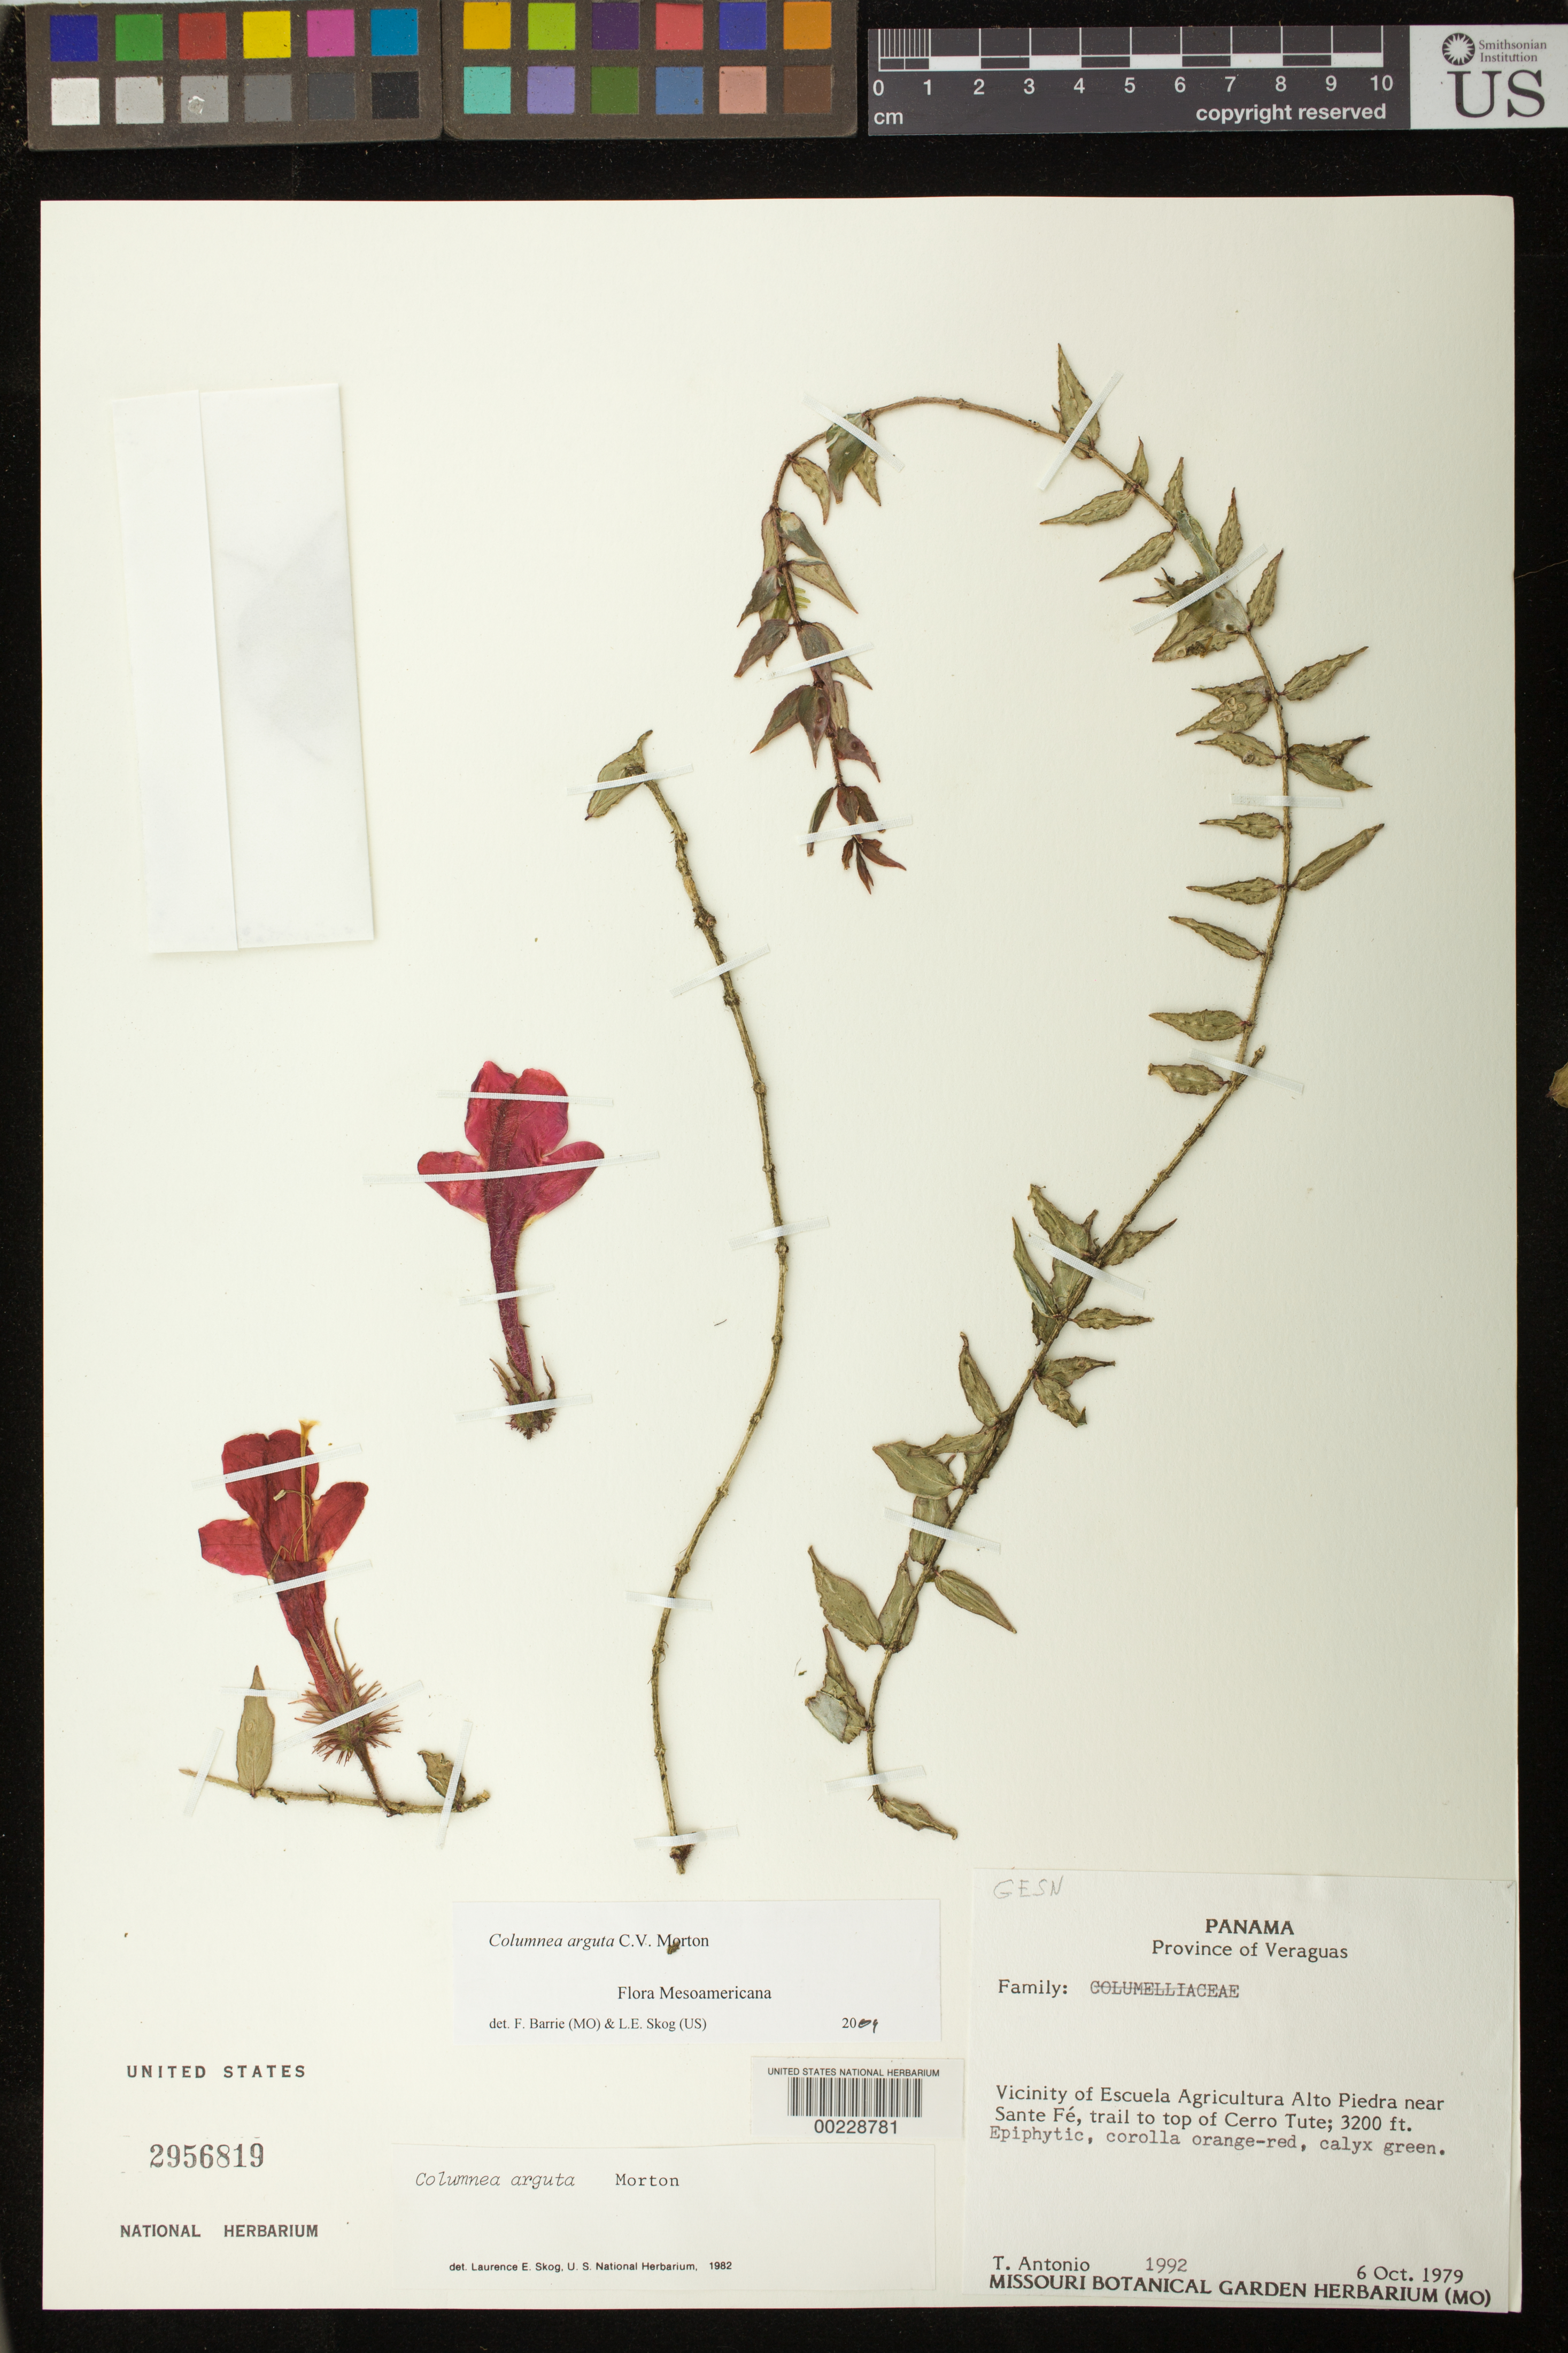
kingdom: Plantae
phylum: Tracheophyta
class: Magnoliopsida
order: Lamiales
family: Gesneriaceae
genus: Columnea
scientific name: Columnea arguta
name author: C.V. Morton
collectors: T. Antonio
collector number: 1992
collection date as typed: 06 Oct 1979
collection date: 1979-10-06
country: Panama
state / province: Veraguas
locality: Vicinity of Escuela agricultura Alto Piedra near Sante Fe, trail to top of Cerro Tute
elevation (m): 975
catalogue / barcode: US 2956819